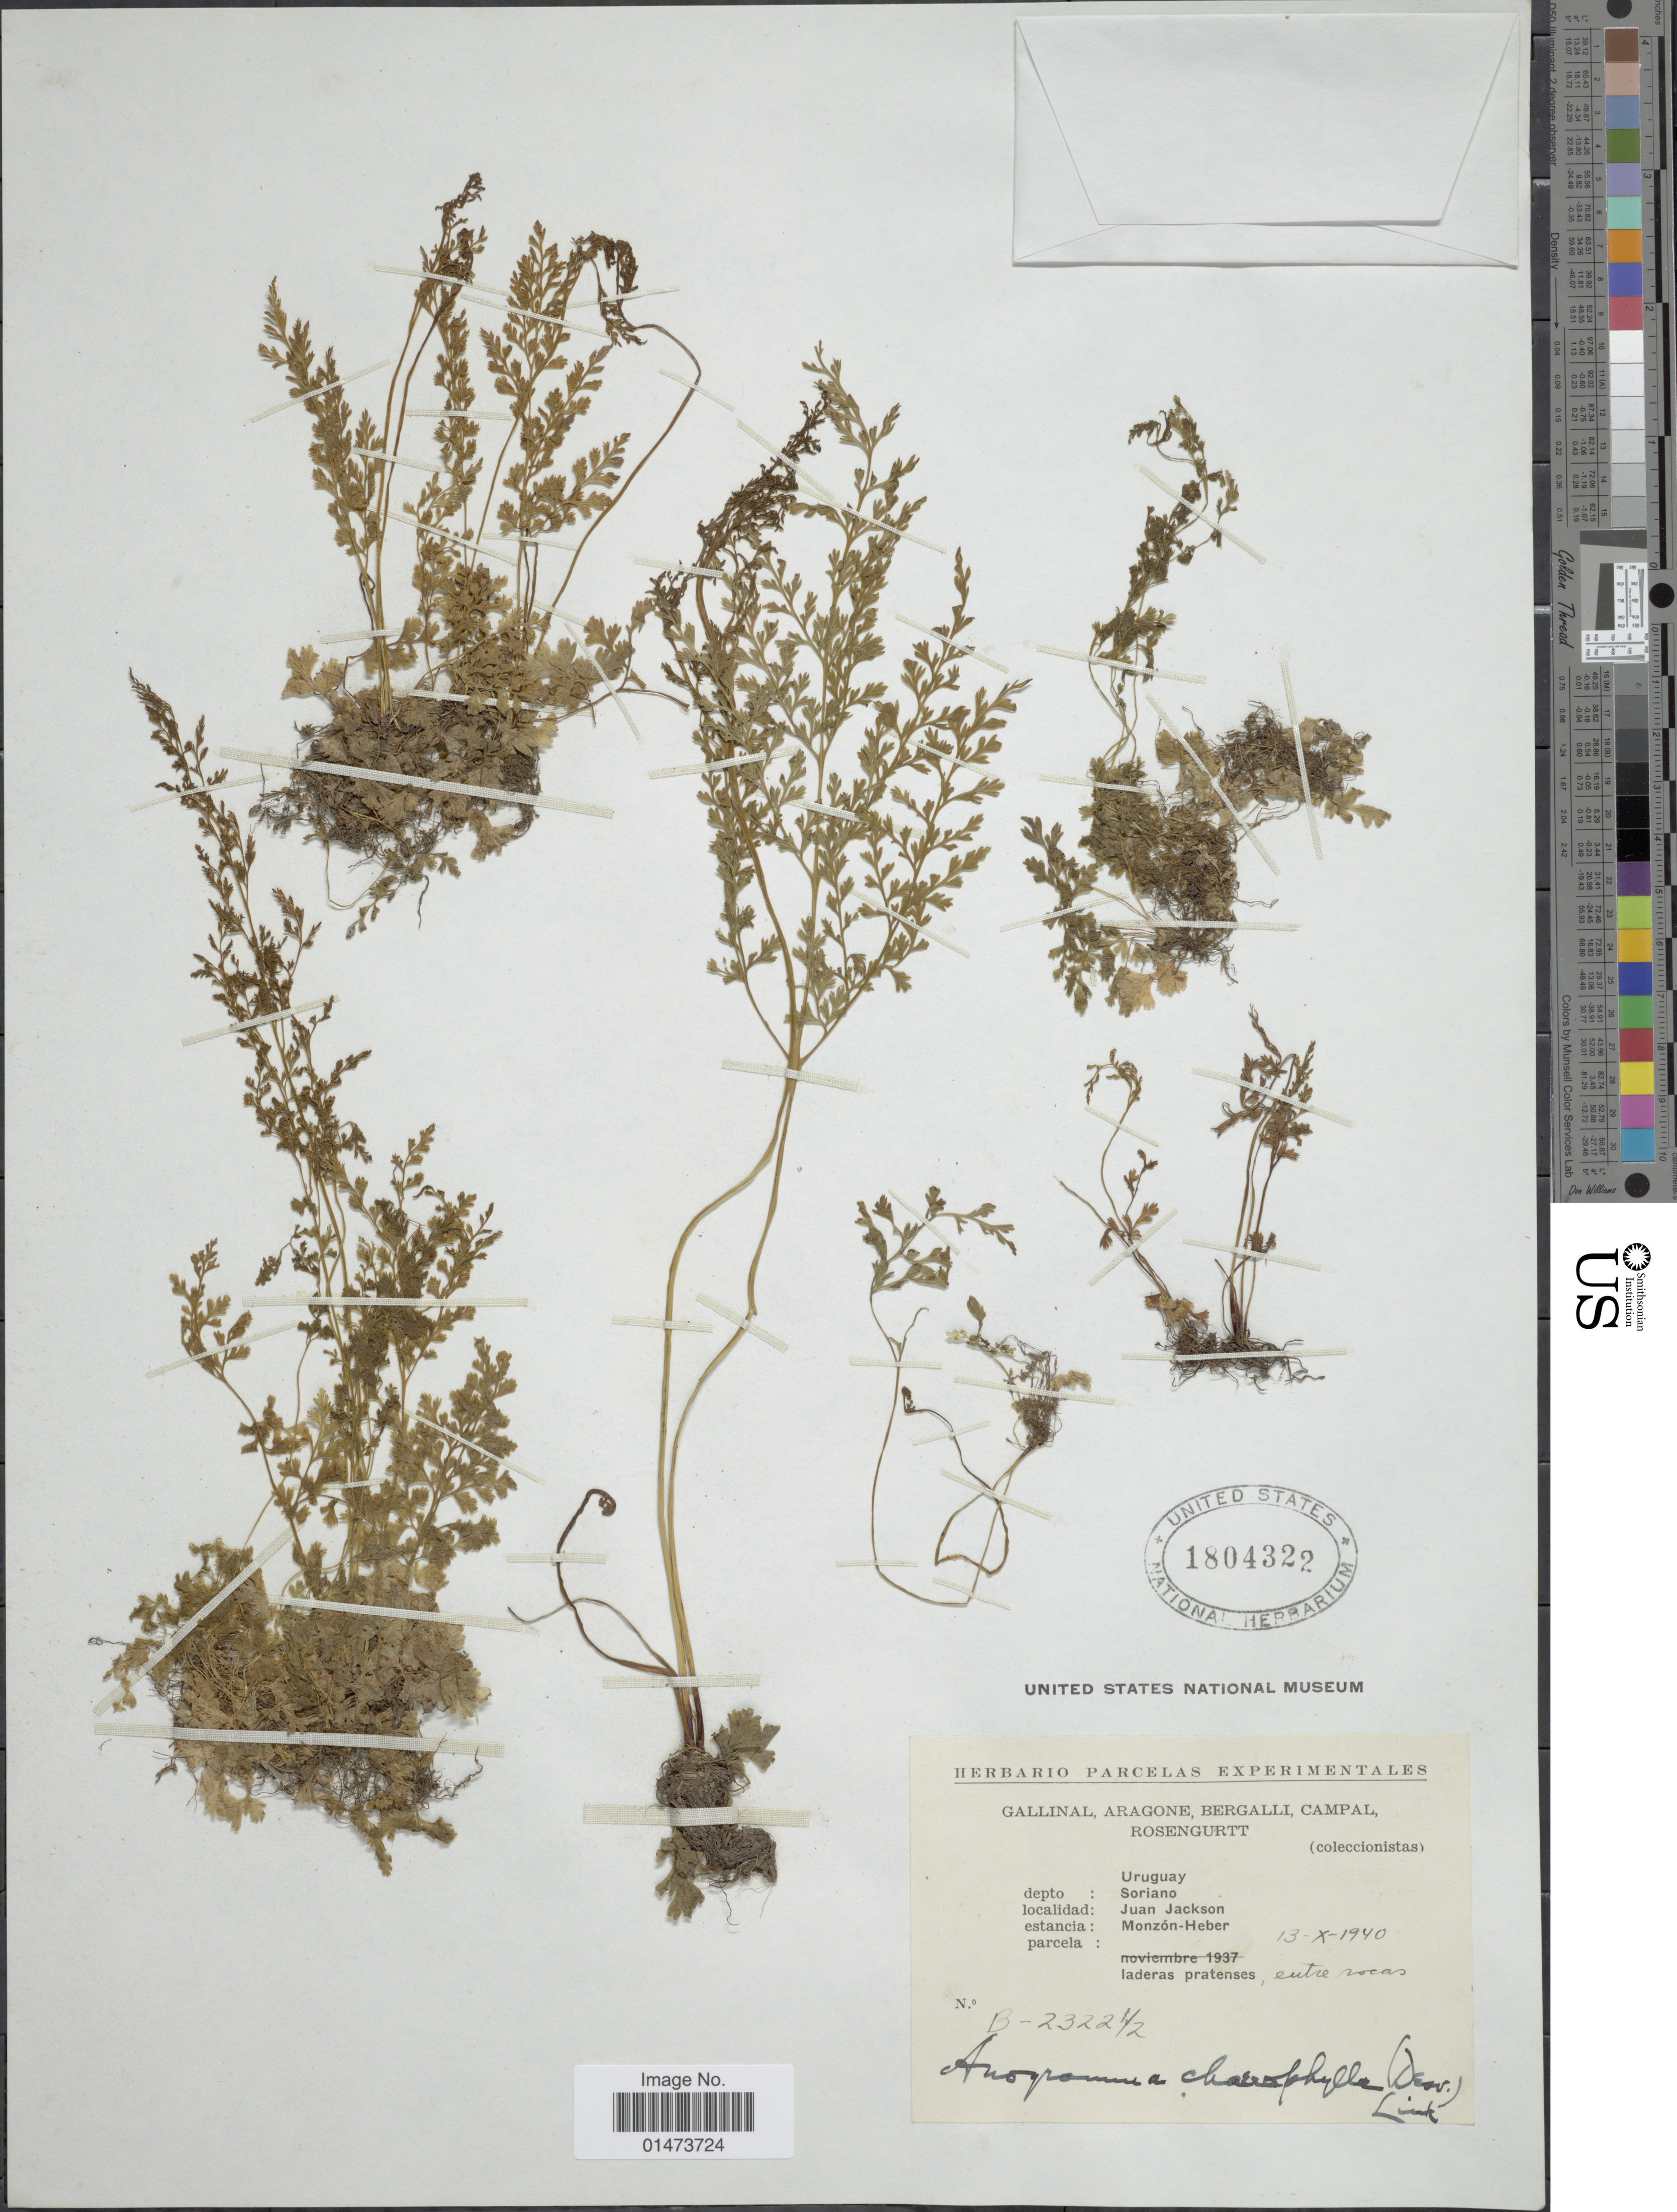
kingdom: Plantae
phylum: Tracheophyta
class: Polypodiopsida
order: Polypodiales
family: Pteridaceae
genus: Anogramma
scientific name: Anogramma chaerophylla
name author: (Desv.) Link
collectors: -. Gallinal, -- Aragone, -- Bergalli, -- Campal & Rosengurtt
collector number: B-2322 1/2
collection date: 1940-10-13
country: Uruguay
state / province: Soriano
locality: Juan Jackosn, Monzón-Heber, laderas pratenses, entre rocas.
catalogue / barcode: US 1804322